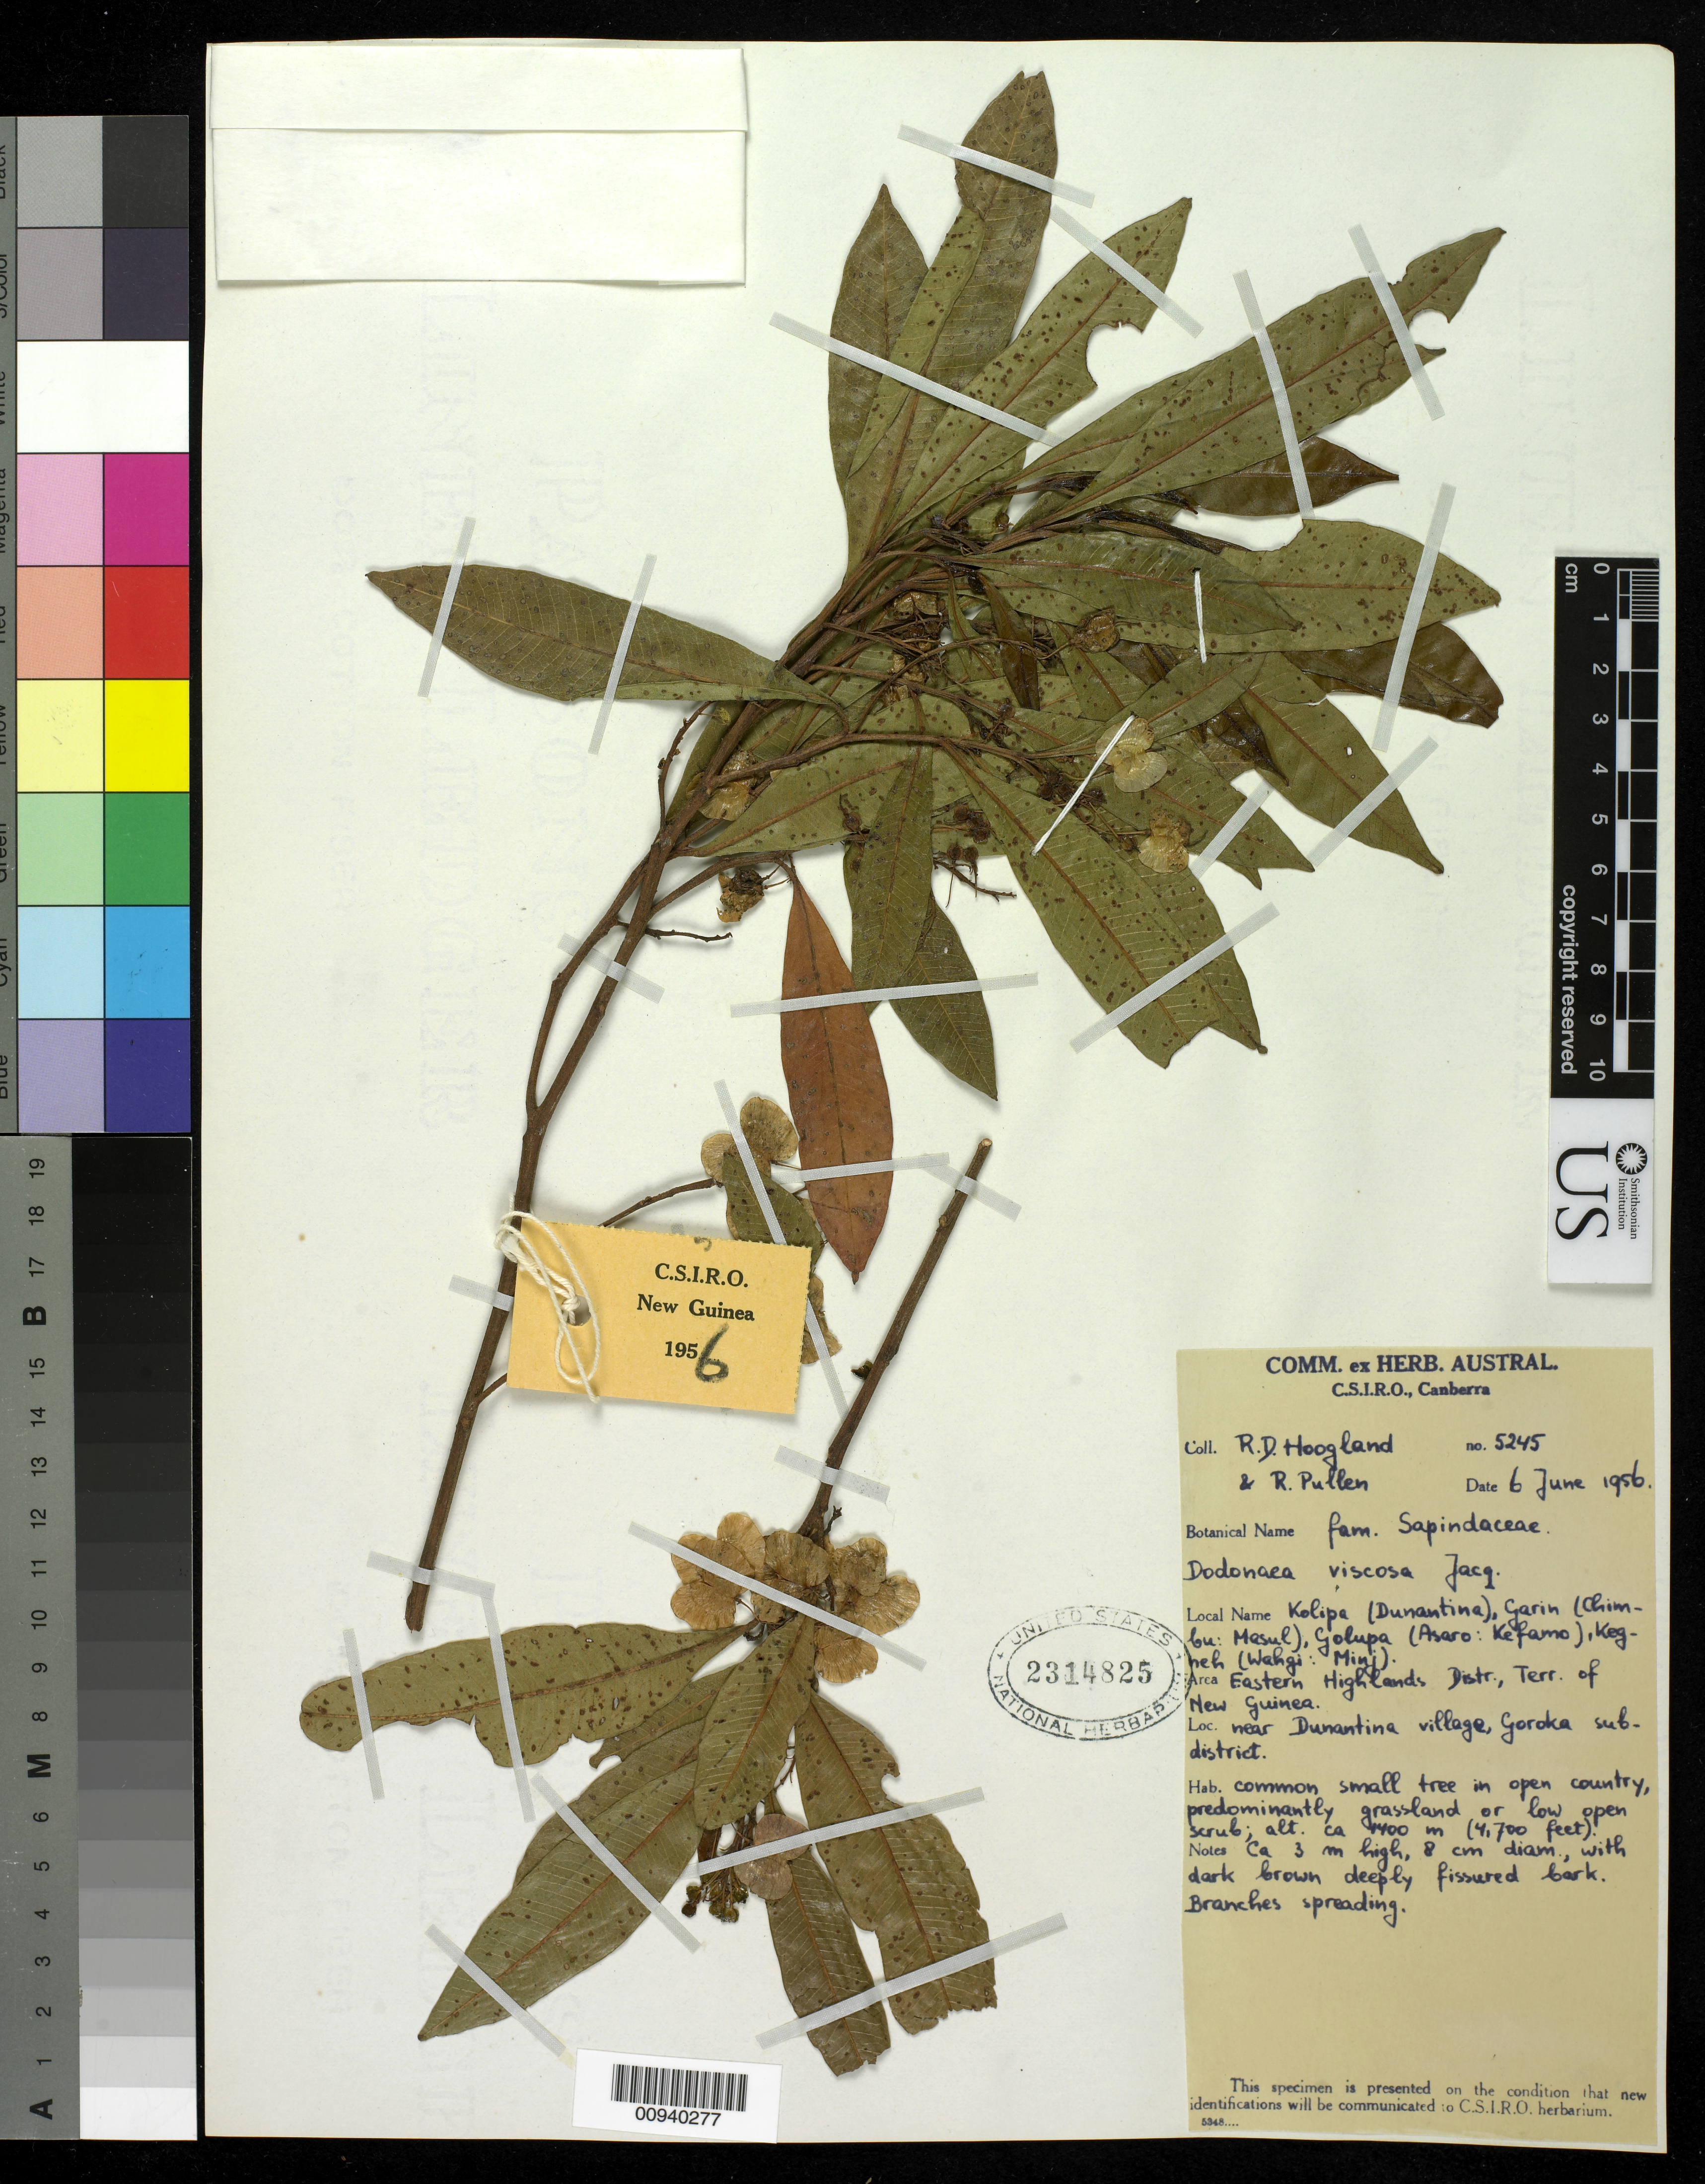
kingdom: Plantae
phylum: Tracheophyta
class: Magnoliopsida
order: Sapindales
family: Sapindaceae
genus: Dodonaea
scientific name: Dodonaea viscosa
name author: Jacq.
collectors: R. D. Hoogland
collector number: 5245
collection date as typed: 06 Jun 1956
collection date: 1956-06-06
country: Papua New Guinea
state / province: Eastern Highlands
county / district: Goroka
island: New Guinea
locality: Near Dunantina village.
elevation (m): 1433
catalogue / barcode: US 2314825